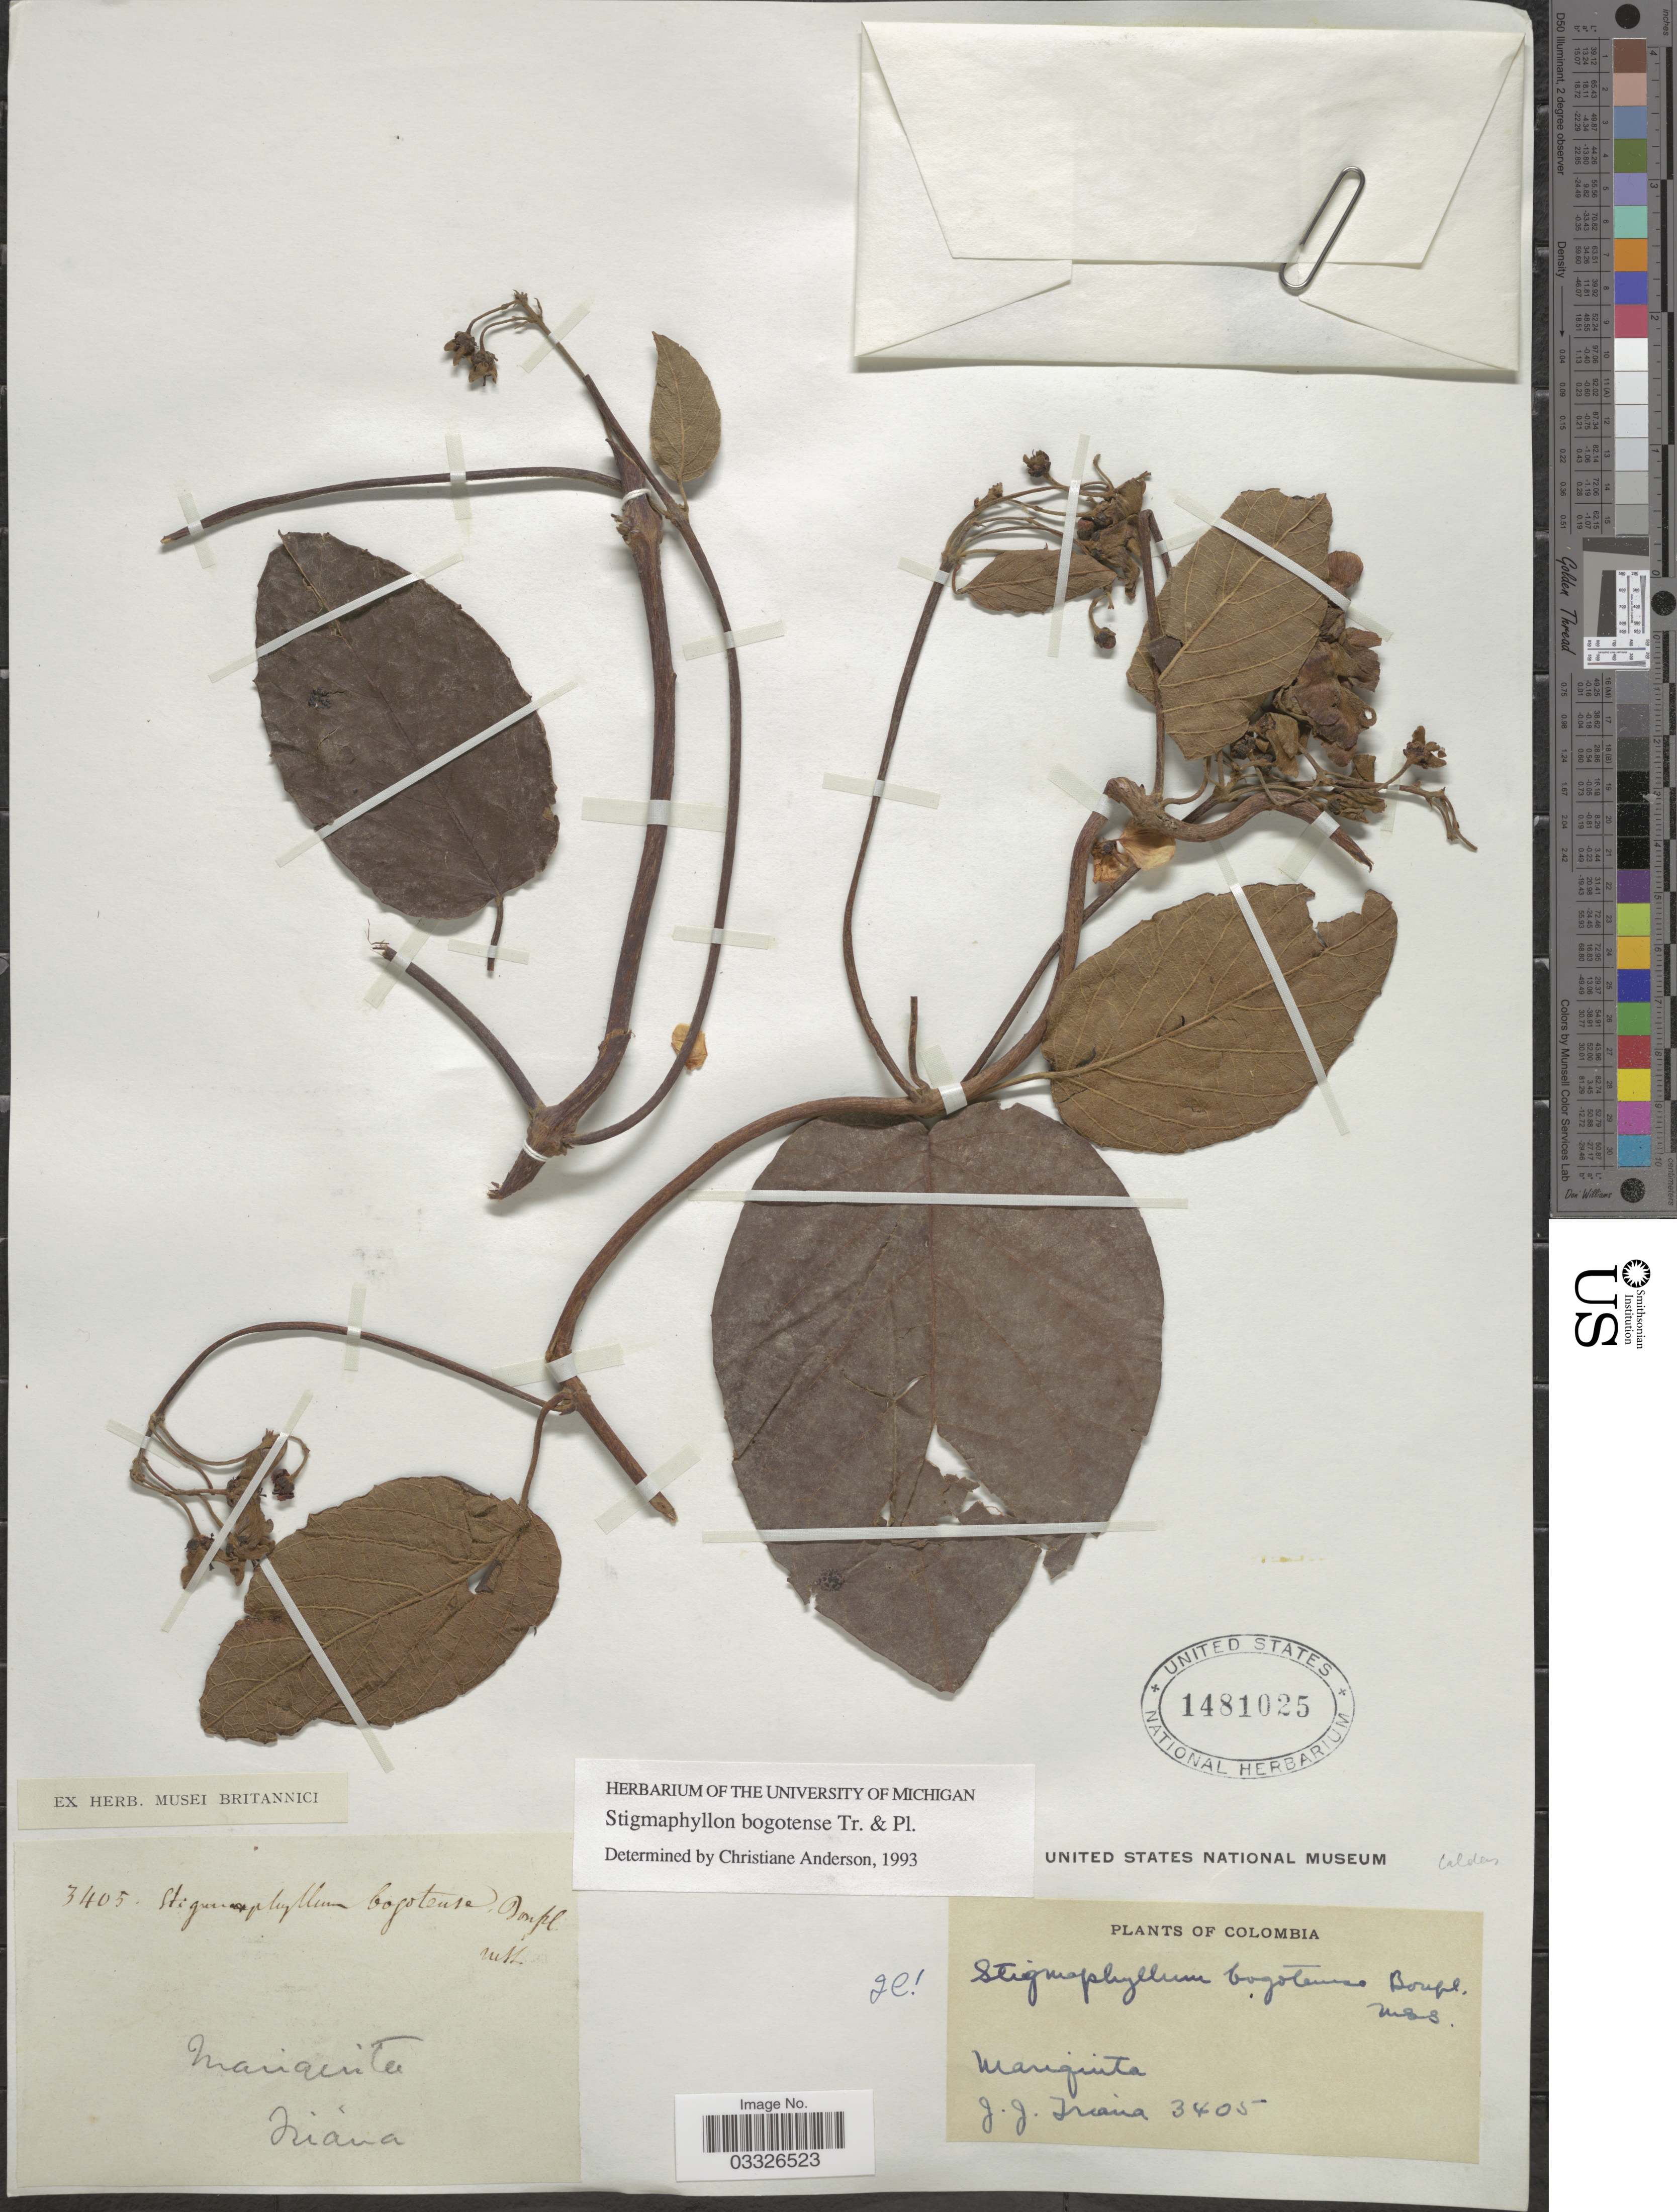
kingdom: Plantae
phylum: Tracheophyta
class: Magnoliopsida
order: Malpighiales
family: Malpighiaceae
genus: Stigmaphyllon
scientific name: Stigmaphyllon bogotense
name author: Triana & Planch.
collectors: J. J. Triana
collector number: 3405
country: Colombia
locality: Mariquita.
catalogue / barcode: US 1481025